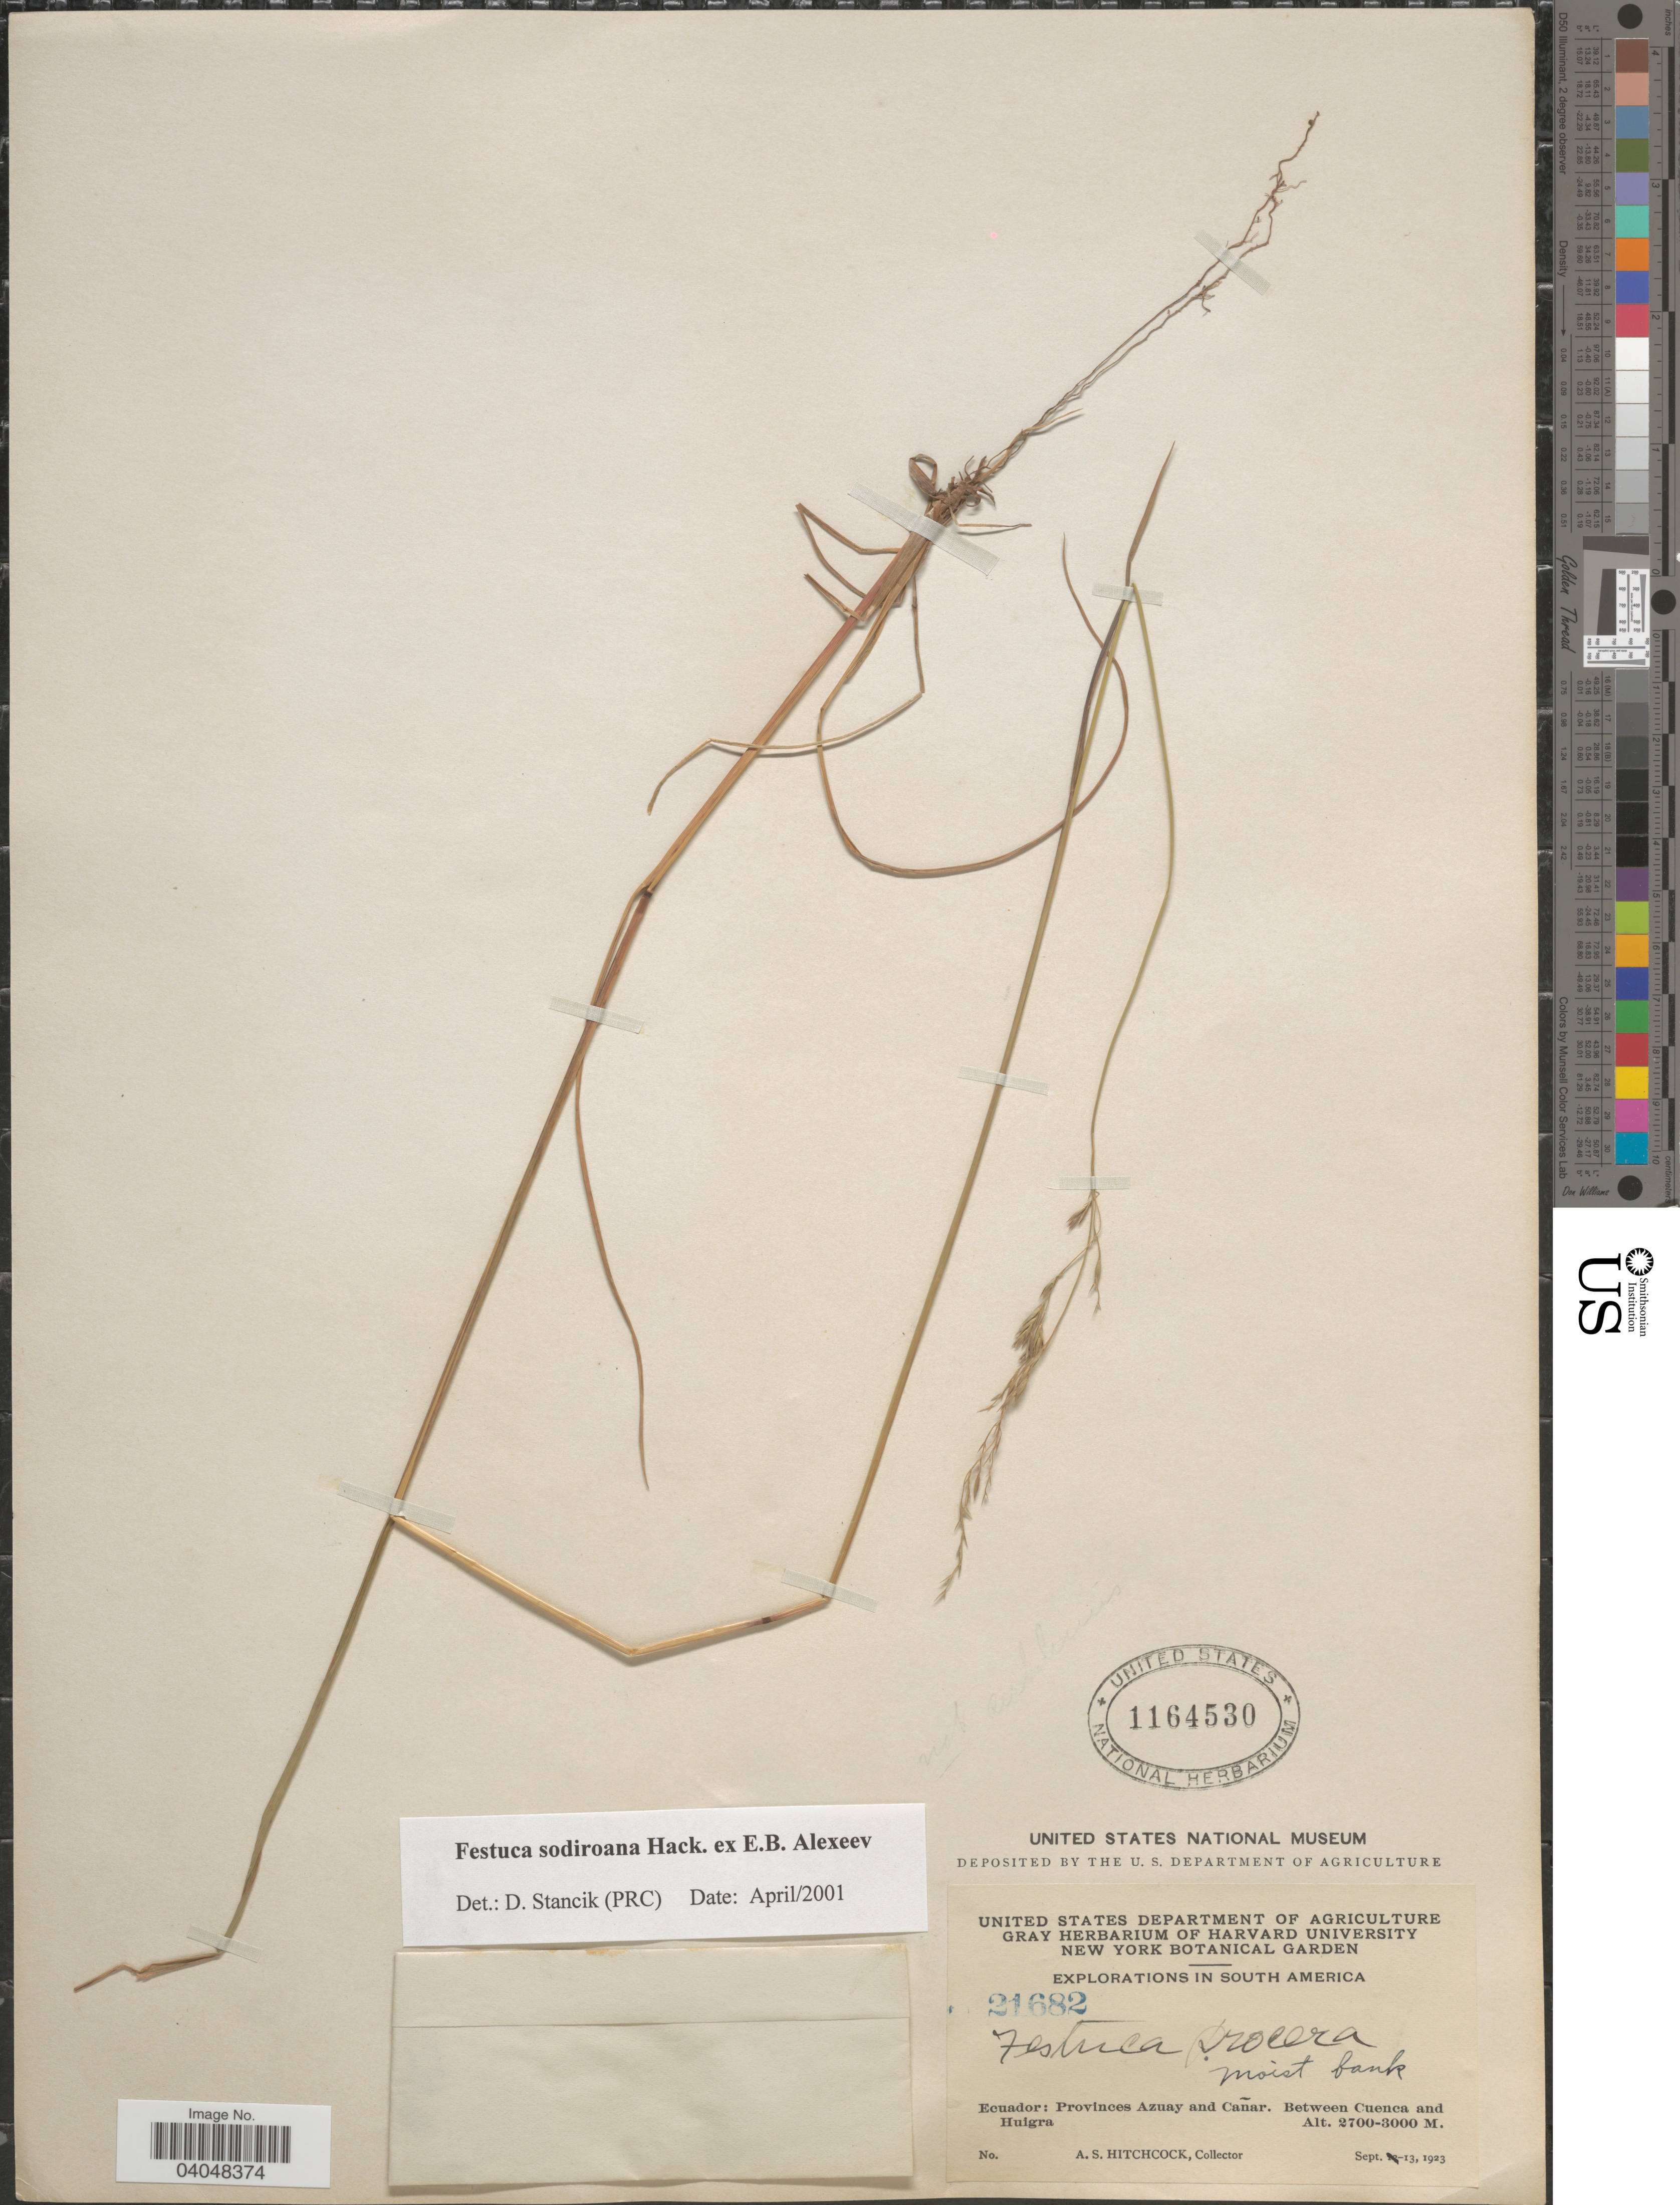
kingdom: Plantae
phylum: Tracheophyta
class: Liliopsida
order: Poales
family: Poaceae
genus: Festuca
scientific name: Festuca sodiroana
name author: Hack. ex E.B. Alexeev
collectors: A. S. Hitchcock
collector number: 21682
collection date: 1923-09-13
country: Ecuador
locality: Provinces Azuay and Cañar. Between Cuenca and Huigra.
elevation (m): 2700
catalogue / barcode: US 1164530